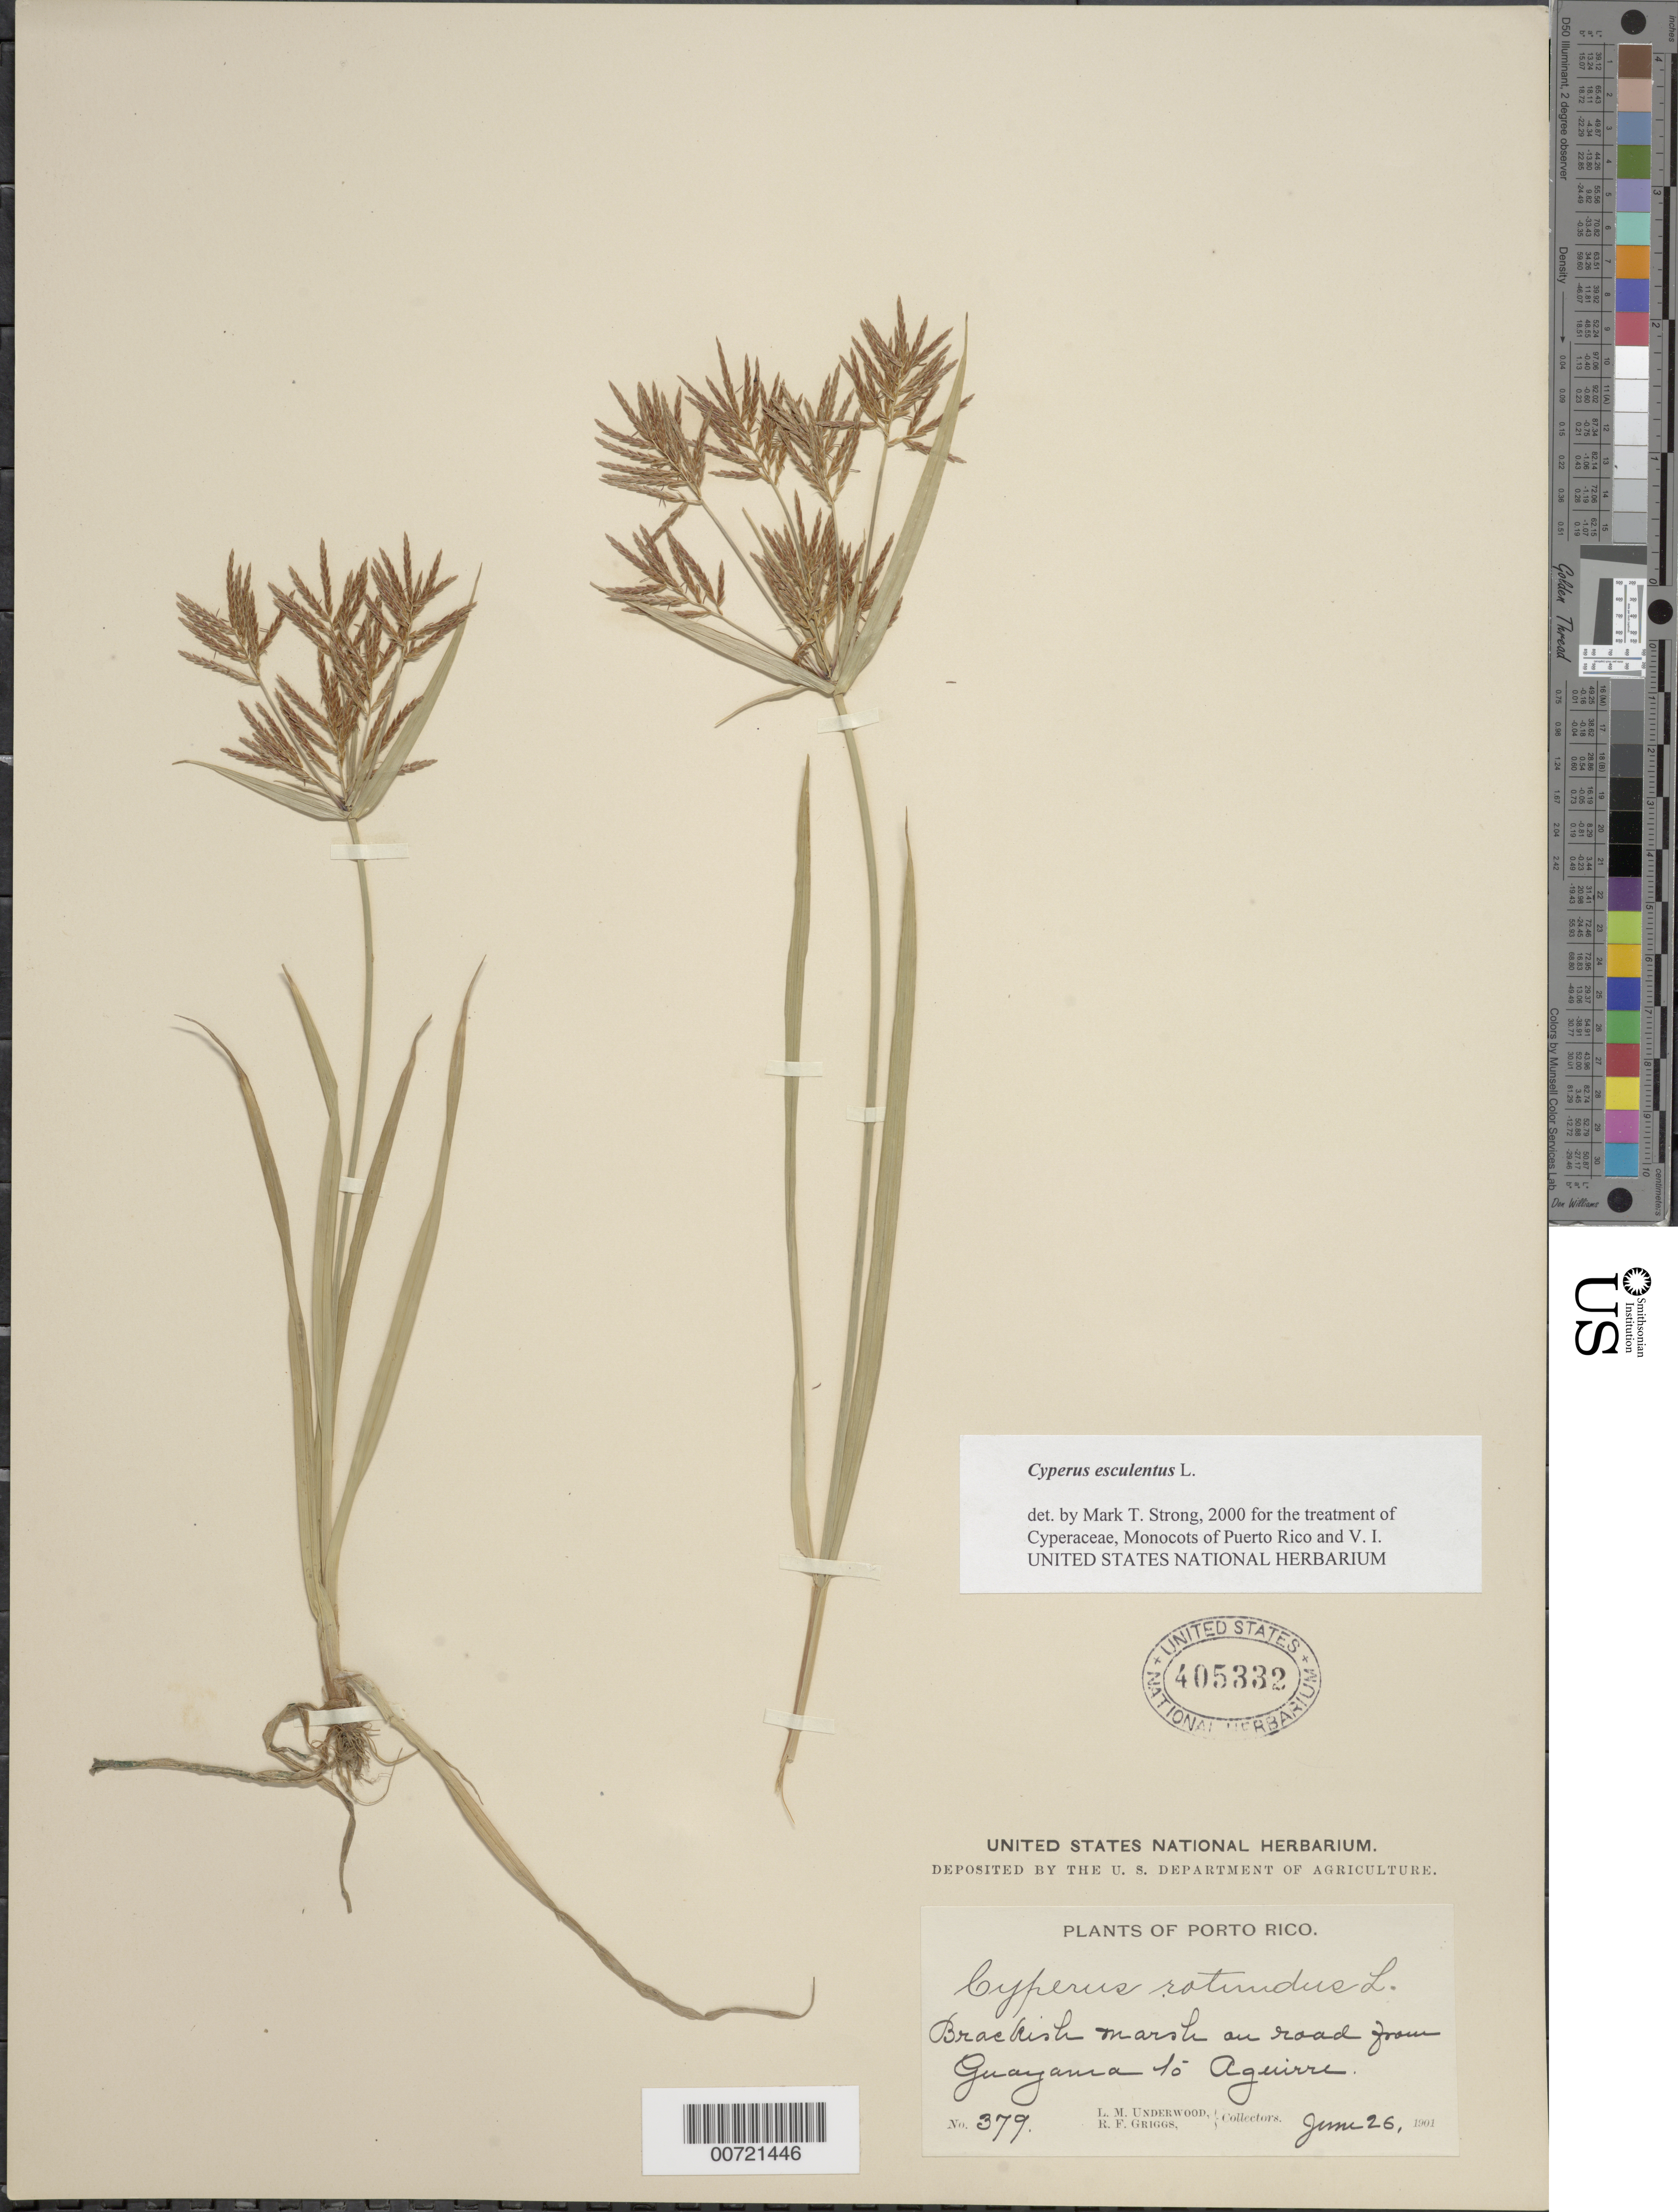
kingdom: Plantae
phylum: Tracheophyta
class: Liliopsida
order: Poales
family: Cyperaceae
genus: Cyperus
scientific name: Cyperus esculentus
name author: L.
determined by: Strong, M. T., (US), Smithsonian Institution - National Museum of Natural History (UNITED STATES)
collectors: L. M. Underwood & R. F. Griggs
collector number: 379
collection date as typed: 26 Jun 1901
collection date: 1901-06-26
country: Puerto Rico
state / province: Guayama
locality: On road from Guayama to Aguirre.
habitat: Brackish marsh.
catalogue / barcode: US 405332